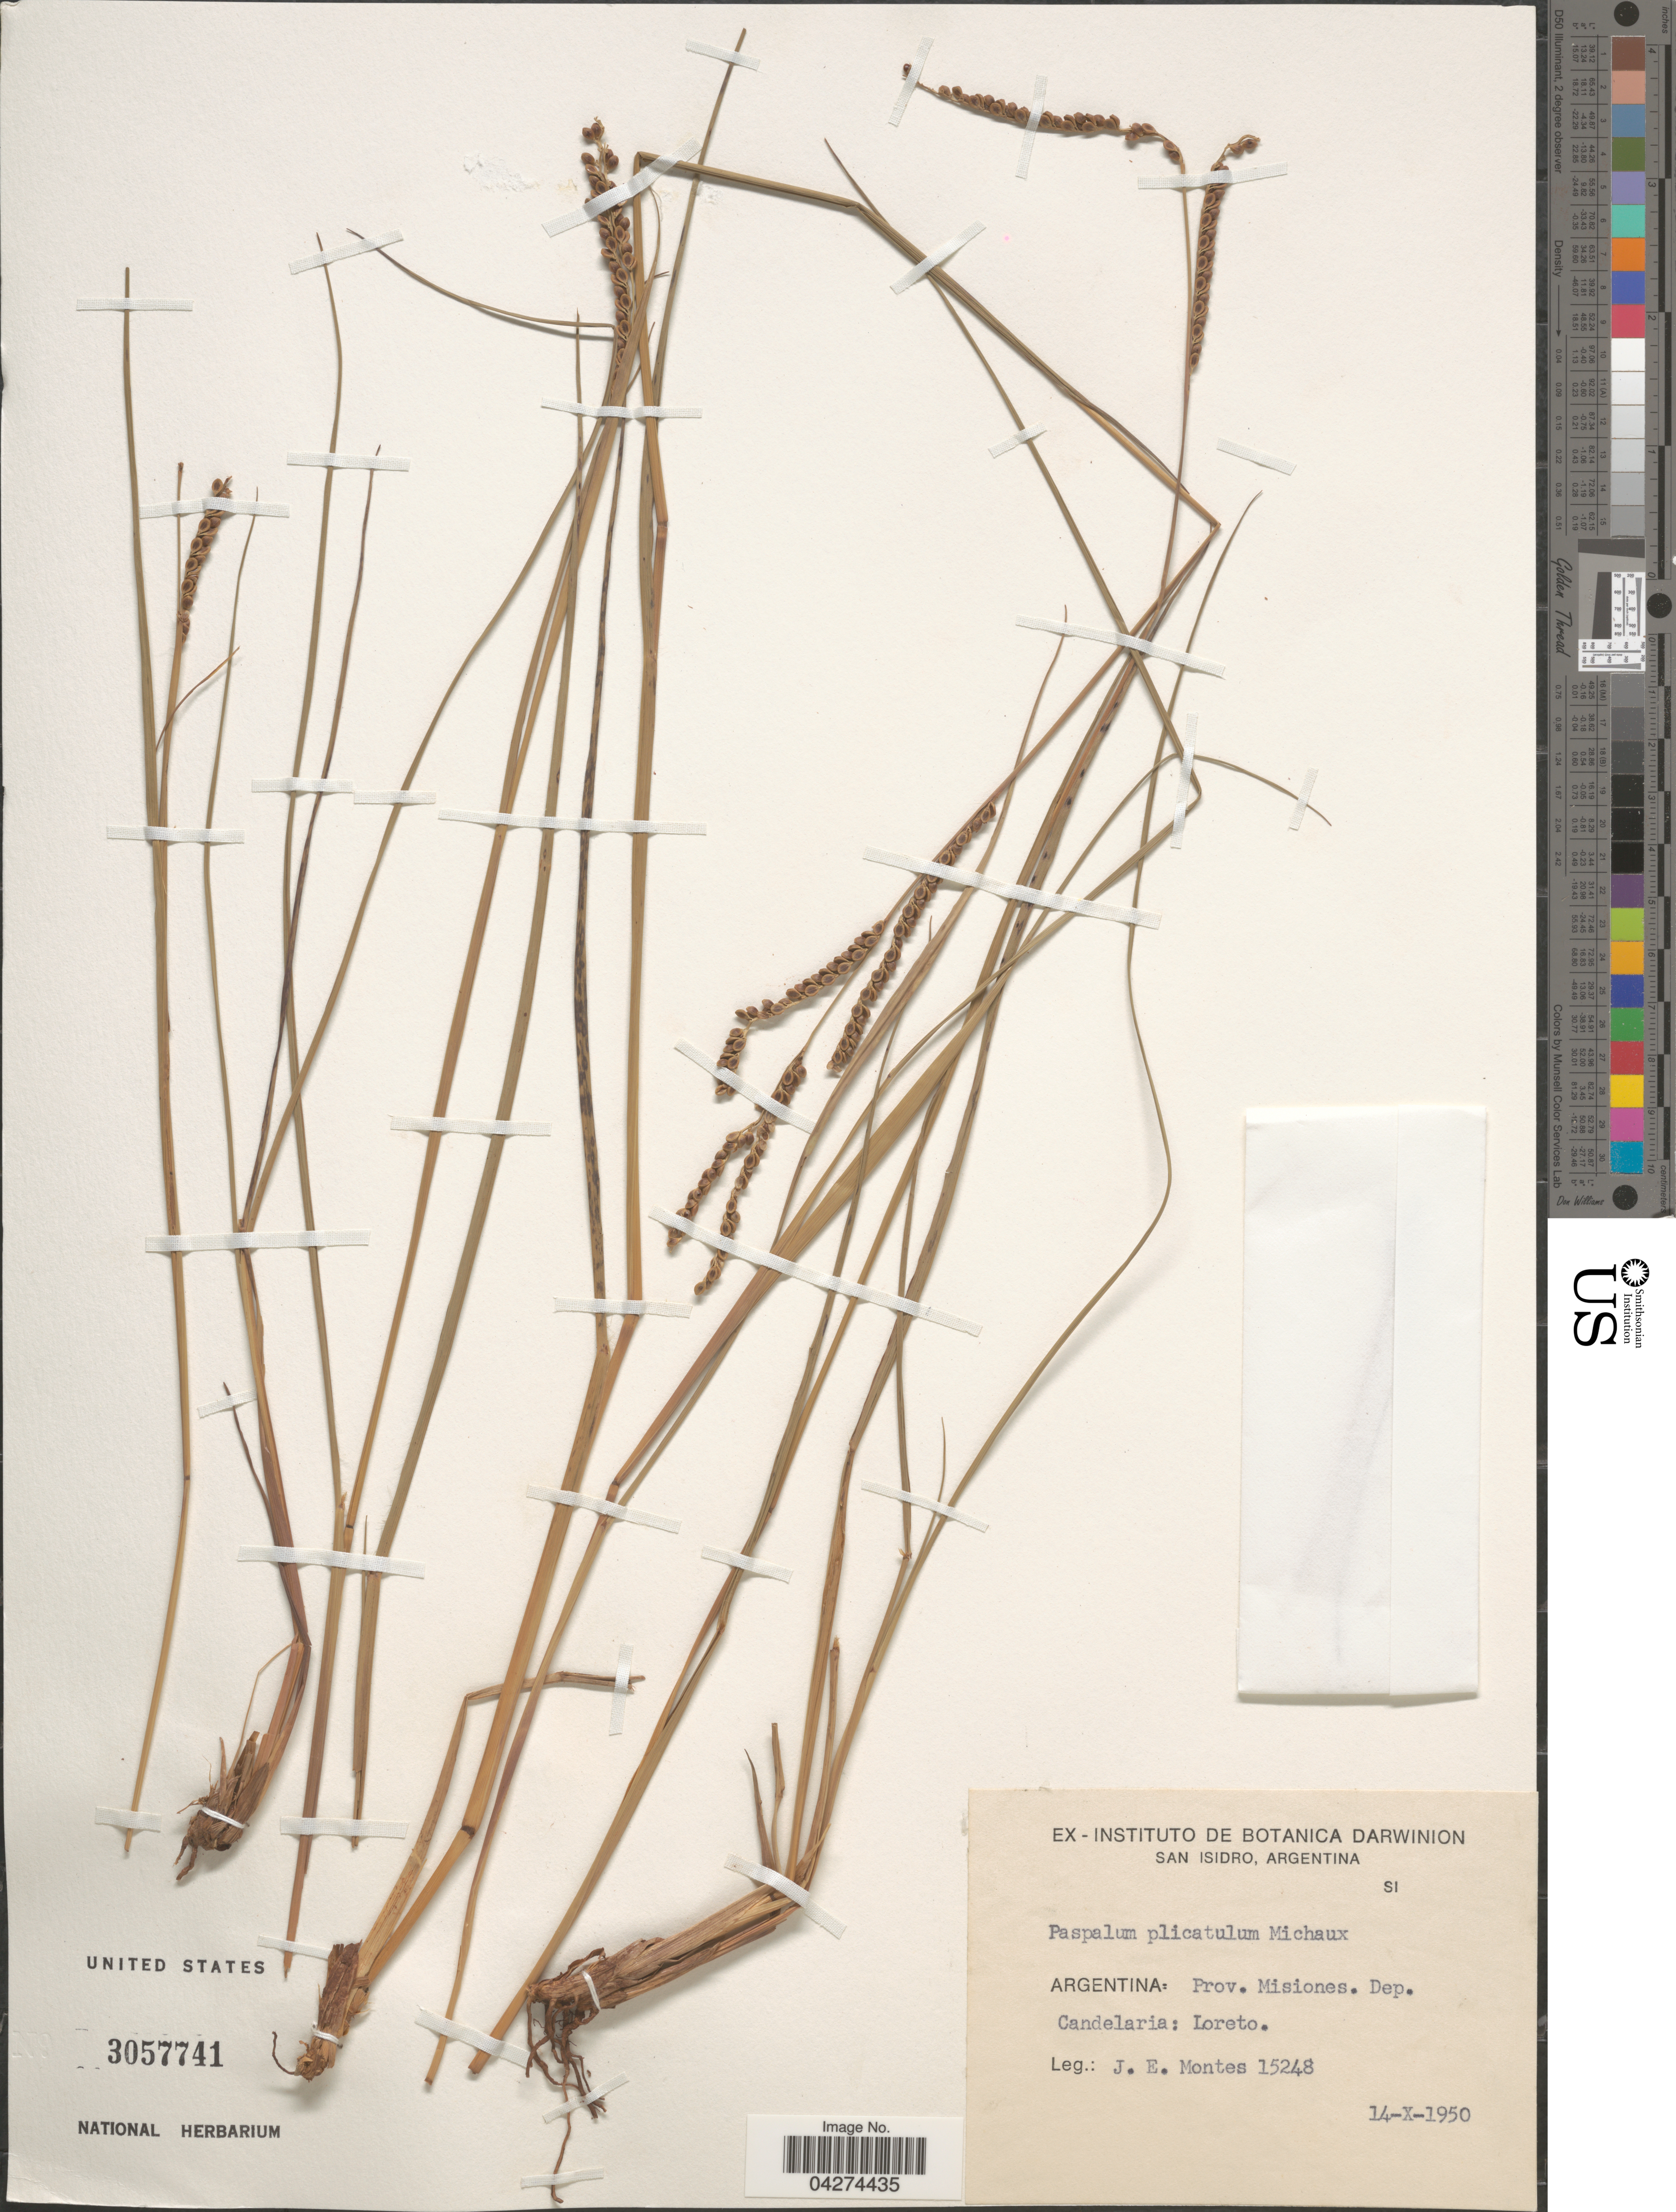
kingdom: Plantae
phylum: Tracheophyta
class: Liliopsida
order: Poales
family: Poaceae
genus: Paspalum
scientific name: Paspalum plicatulum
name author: Michx.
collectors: J. E. Montes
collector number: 15248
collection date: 1950-10-14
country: Argentina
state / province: Misiones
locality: Dep. Candelaria: Loreto.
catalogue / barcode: US 3057741